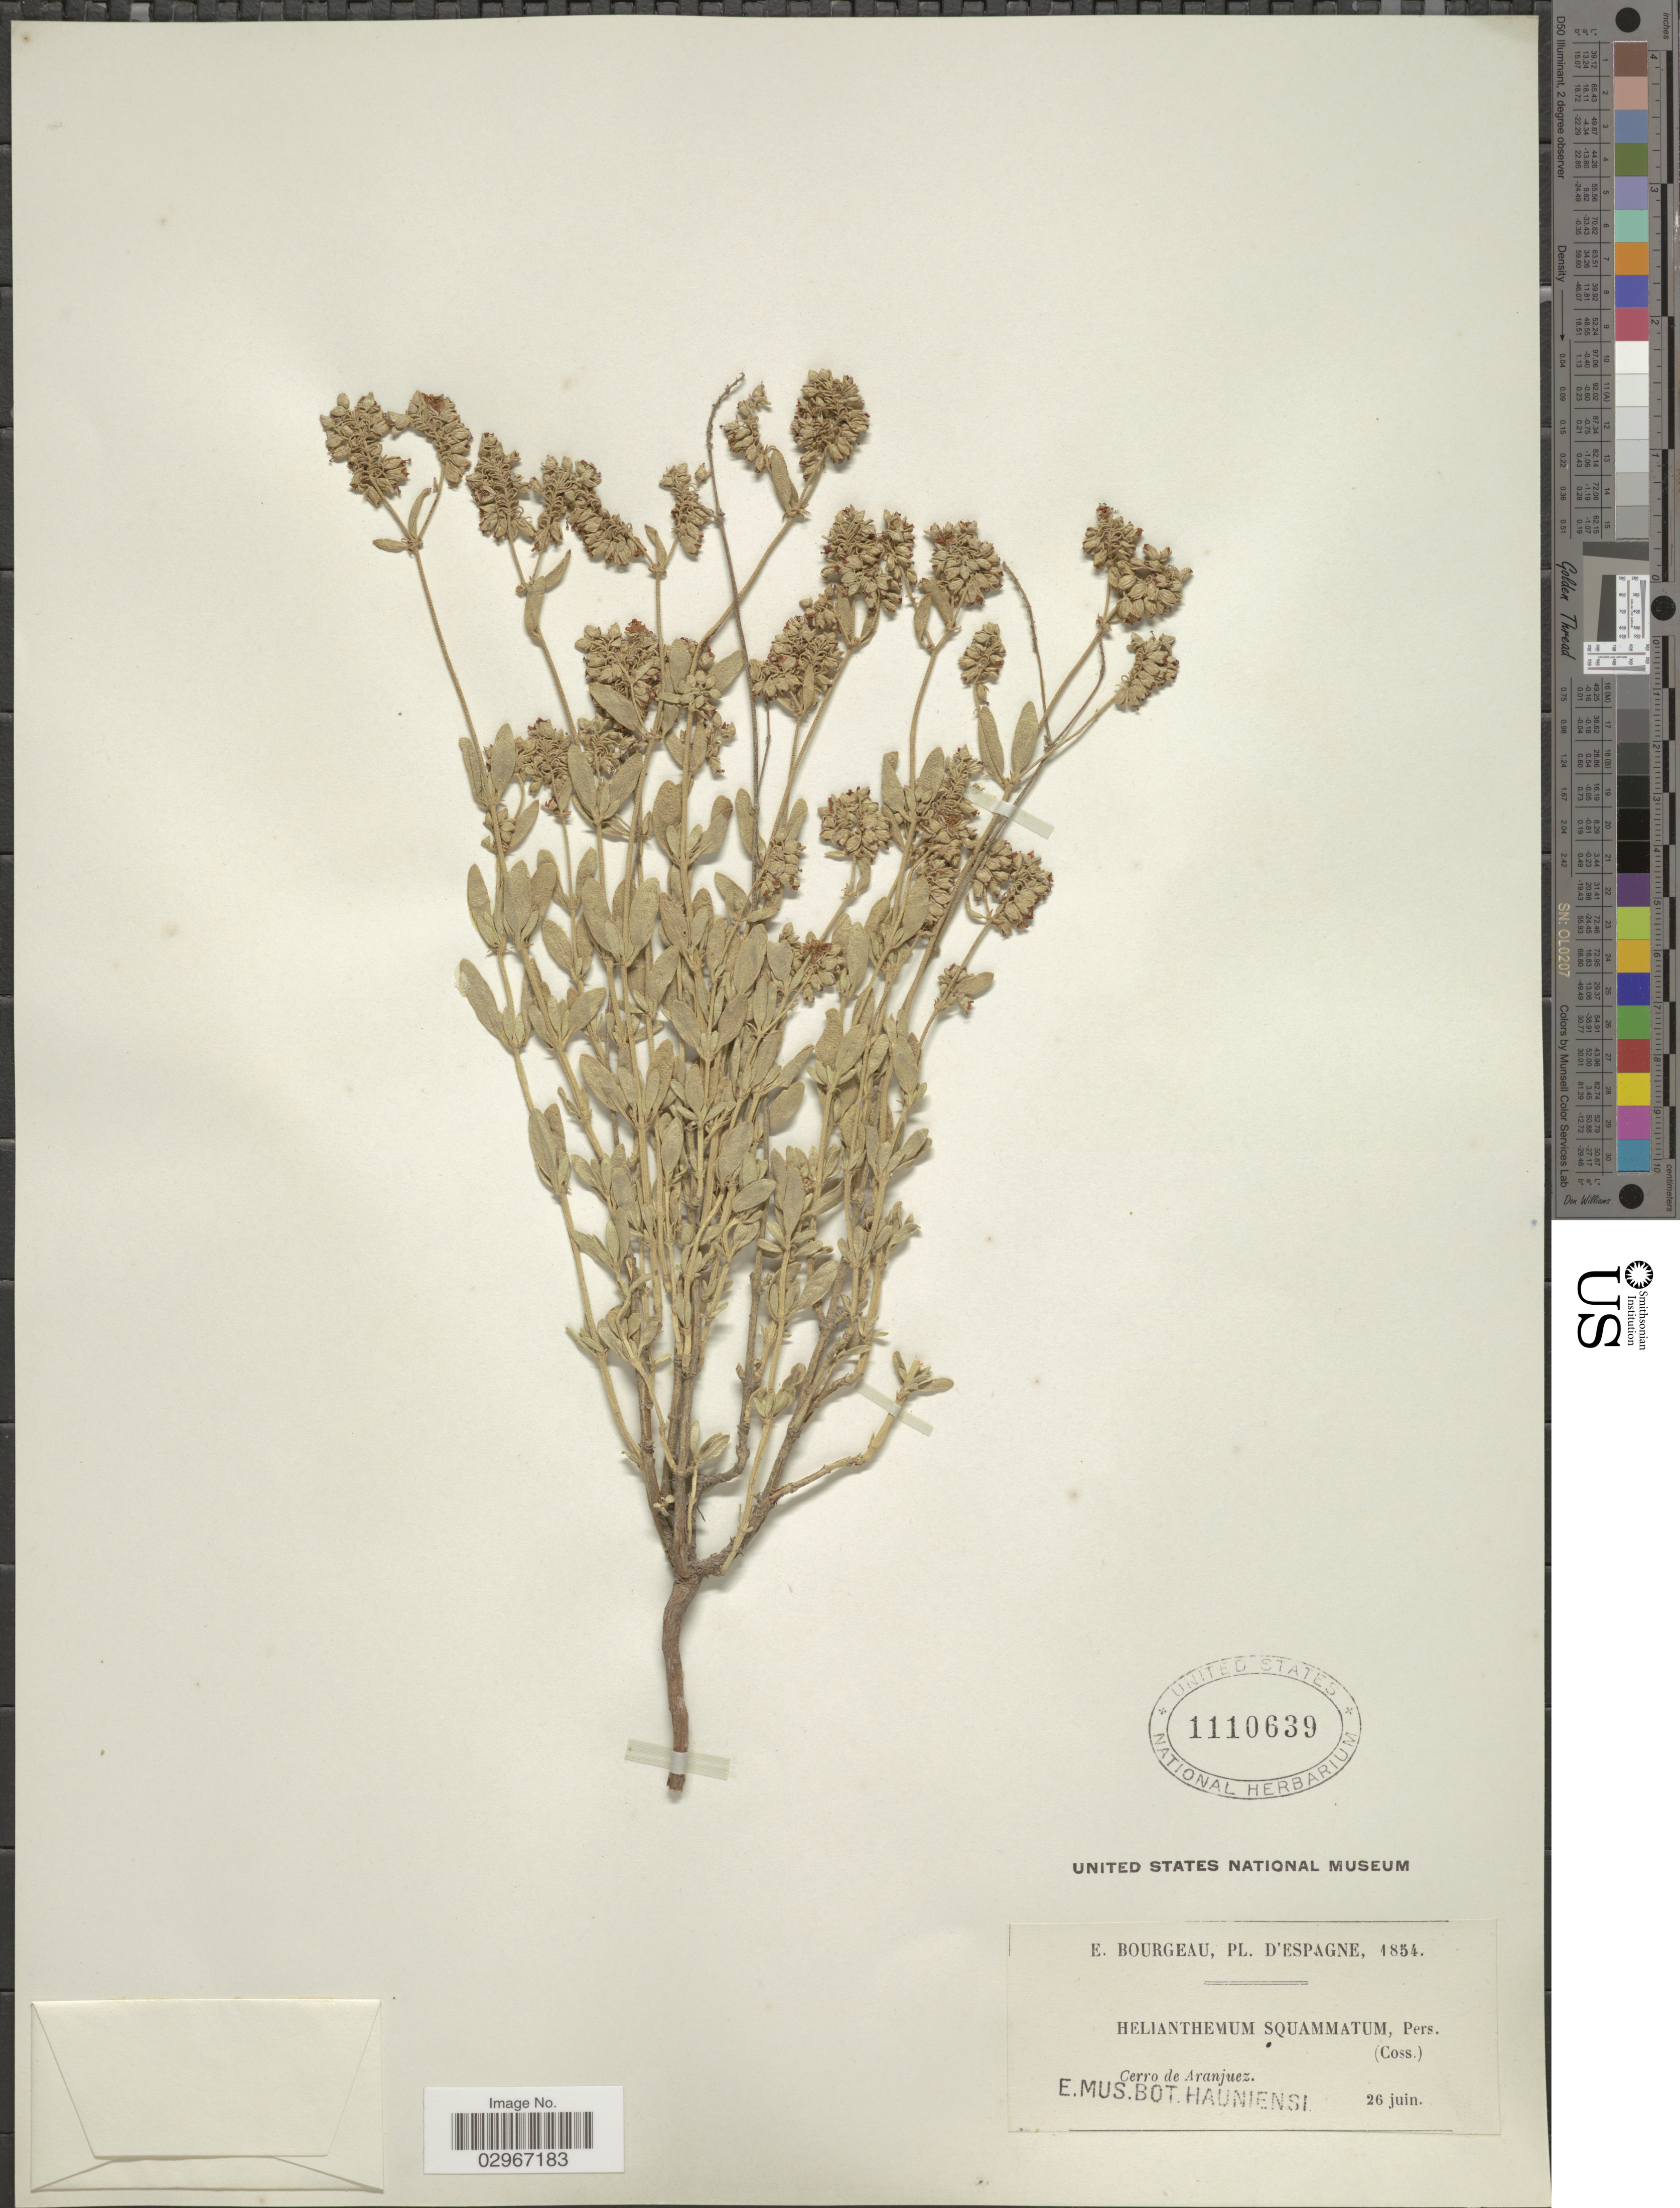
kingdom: Plantae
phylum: Tracheophyta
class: Magnoliopsida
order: Malvales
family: Cistaceae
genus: Helianthemum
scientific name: Helianthemum squamatum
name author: (L.) Dum. Cours.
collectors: E. Bourgeau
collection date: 1854-06-26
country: Spain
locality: Pl. D'Espagne, Cerro de Aranjuez.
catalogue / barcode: US 1110639